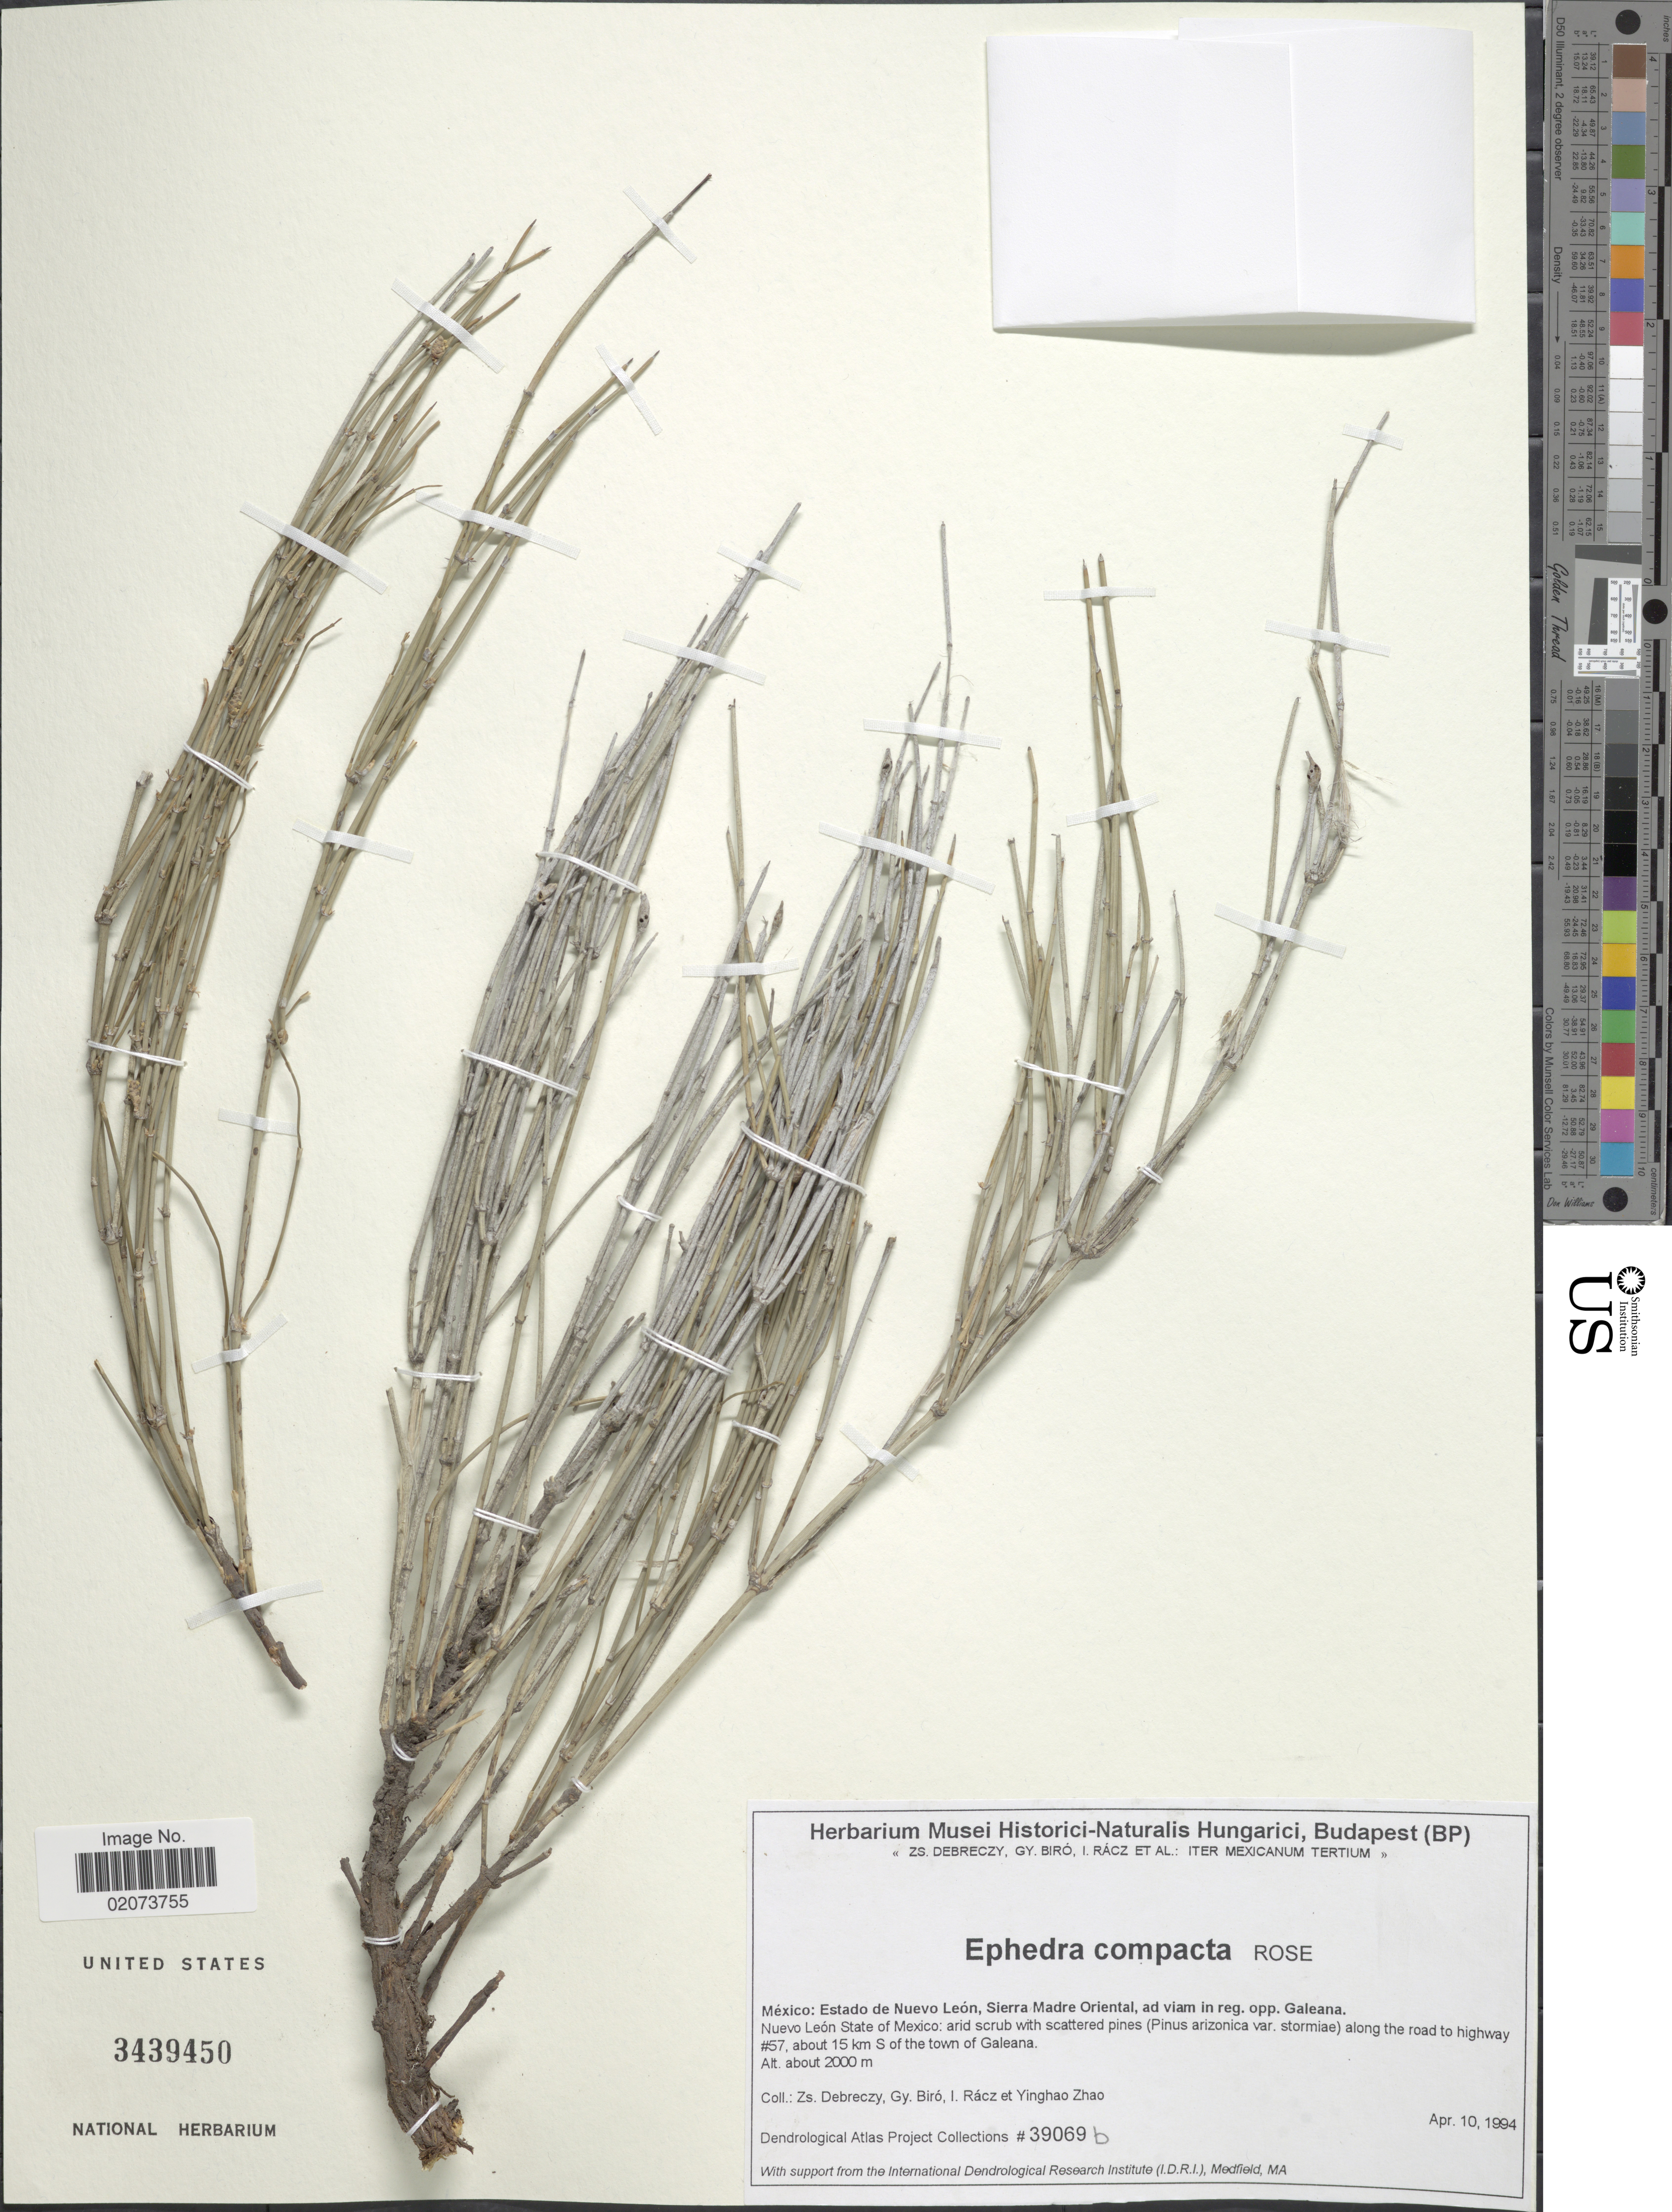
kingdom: Plantae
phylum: Tracheophyta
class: Gnetopsida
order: Ephedrales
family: Ephedraceae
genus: Ephedra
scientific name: Ephedra compacta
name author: Rose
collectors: Z. Debreczy, G. Biro, I. Rácz & Yunpeng Zhao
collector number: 39069b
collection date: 1994-04-10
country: Mexico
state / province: Nuevo León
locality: Estado de Nuevo Leon, Sierra Madre Oriental, ad viam in reg. opp. Galeana, Nuevo Leon State of Mexico, along the road to highway #57, about 15 km S of the town of Galeana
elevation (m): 2000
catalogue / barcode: US 3439450